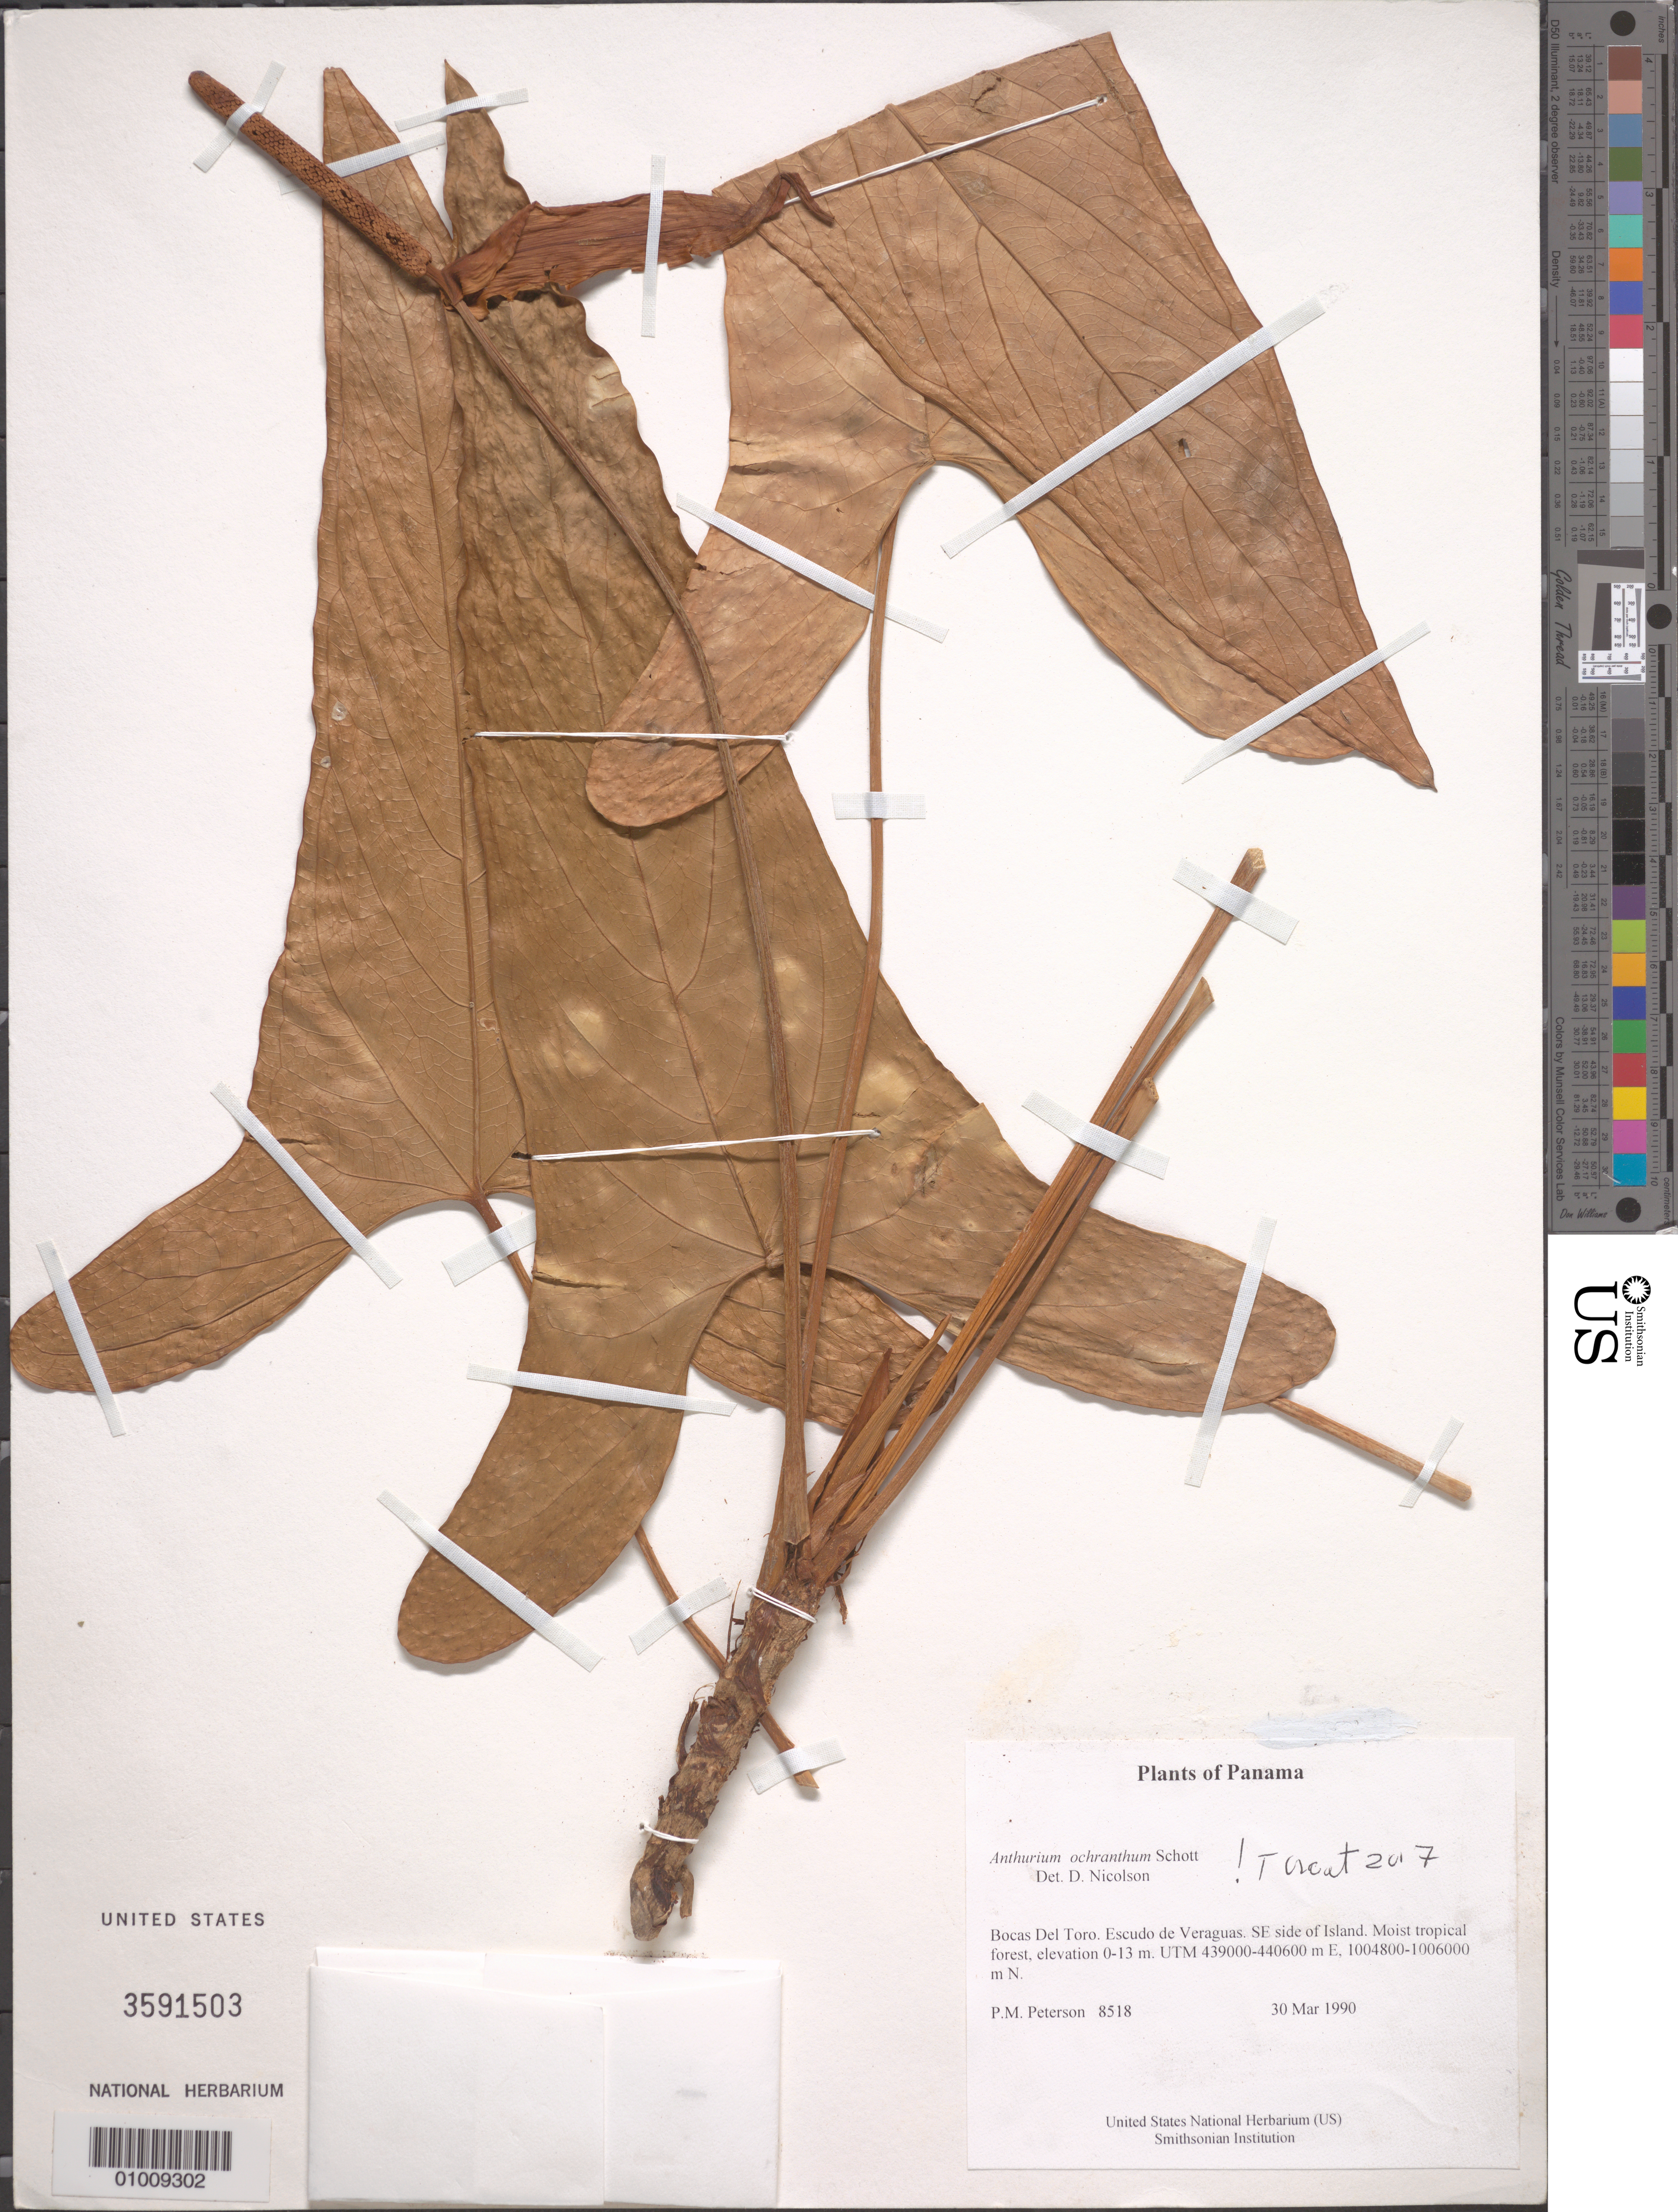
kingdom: Plantae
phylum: Tracheophyta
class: Liliopsida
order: Alismatales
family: Araceae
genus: Anthurium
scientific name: Anthurium ochranthum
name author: K. Koch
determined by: Nicolson, Dan H.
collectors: P. M. Peterson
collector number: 08518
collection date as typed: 30 Mar 1990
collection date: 1990-03-30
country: Panama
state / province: Bocas del Toro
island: Escudo de Veraguas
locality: SE side of Island.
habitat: Moist tropical forest, UTM 439000-440600 m E, 1004800-1006000 m N.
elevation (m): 0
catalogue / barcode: US 3591503